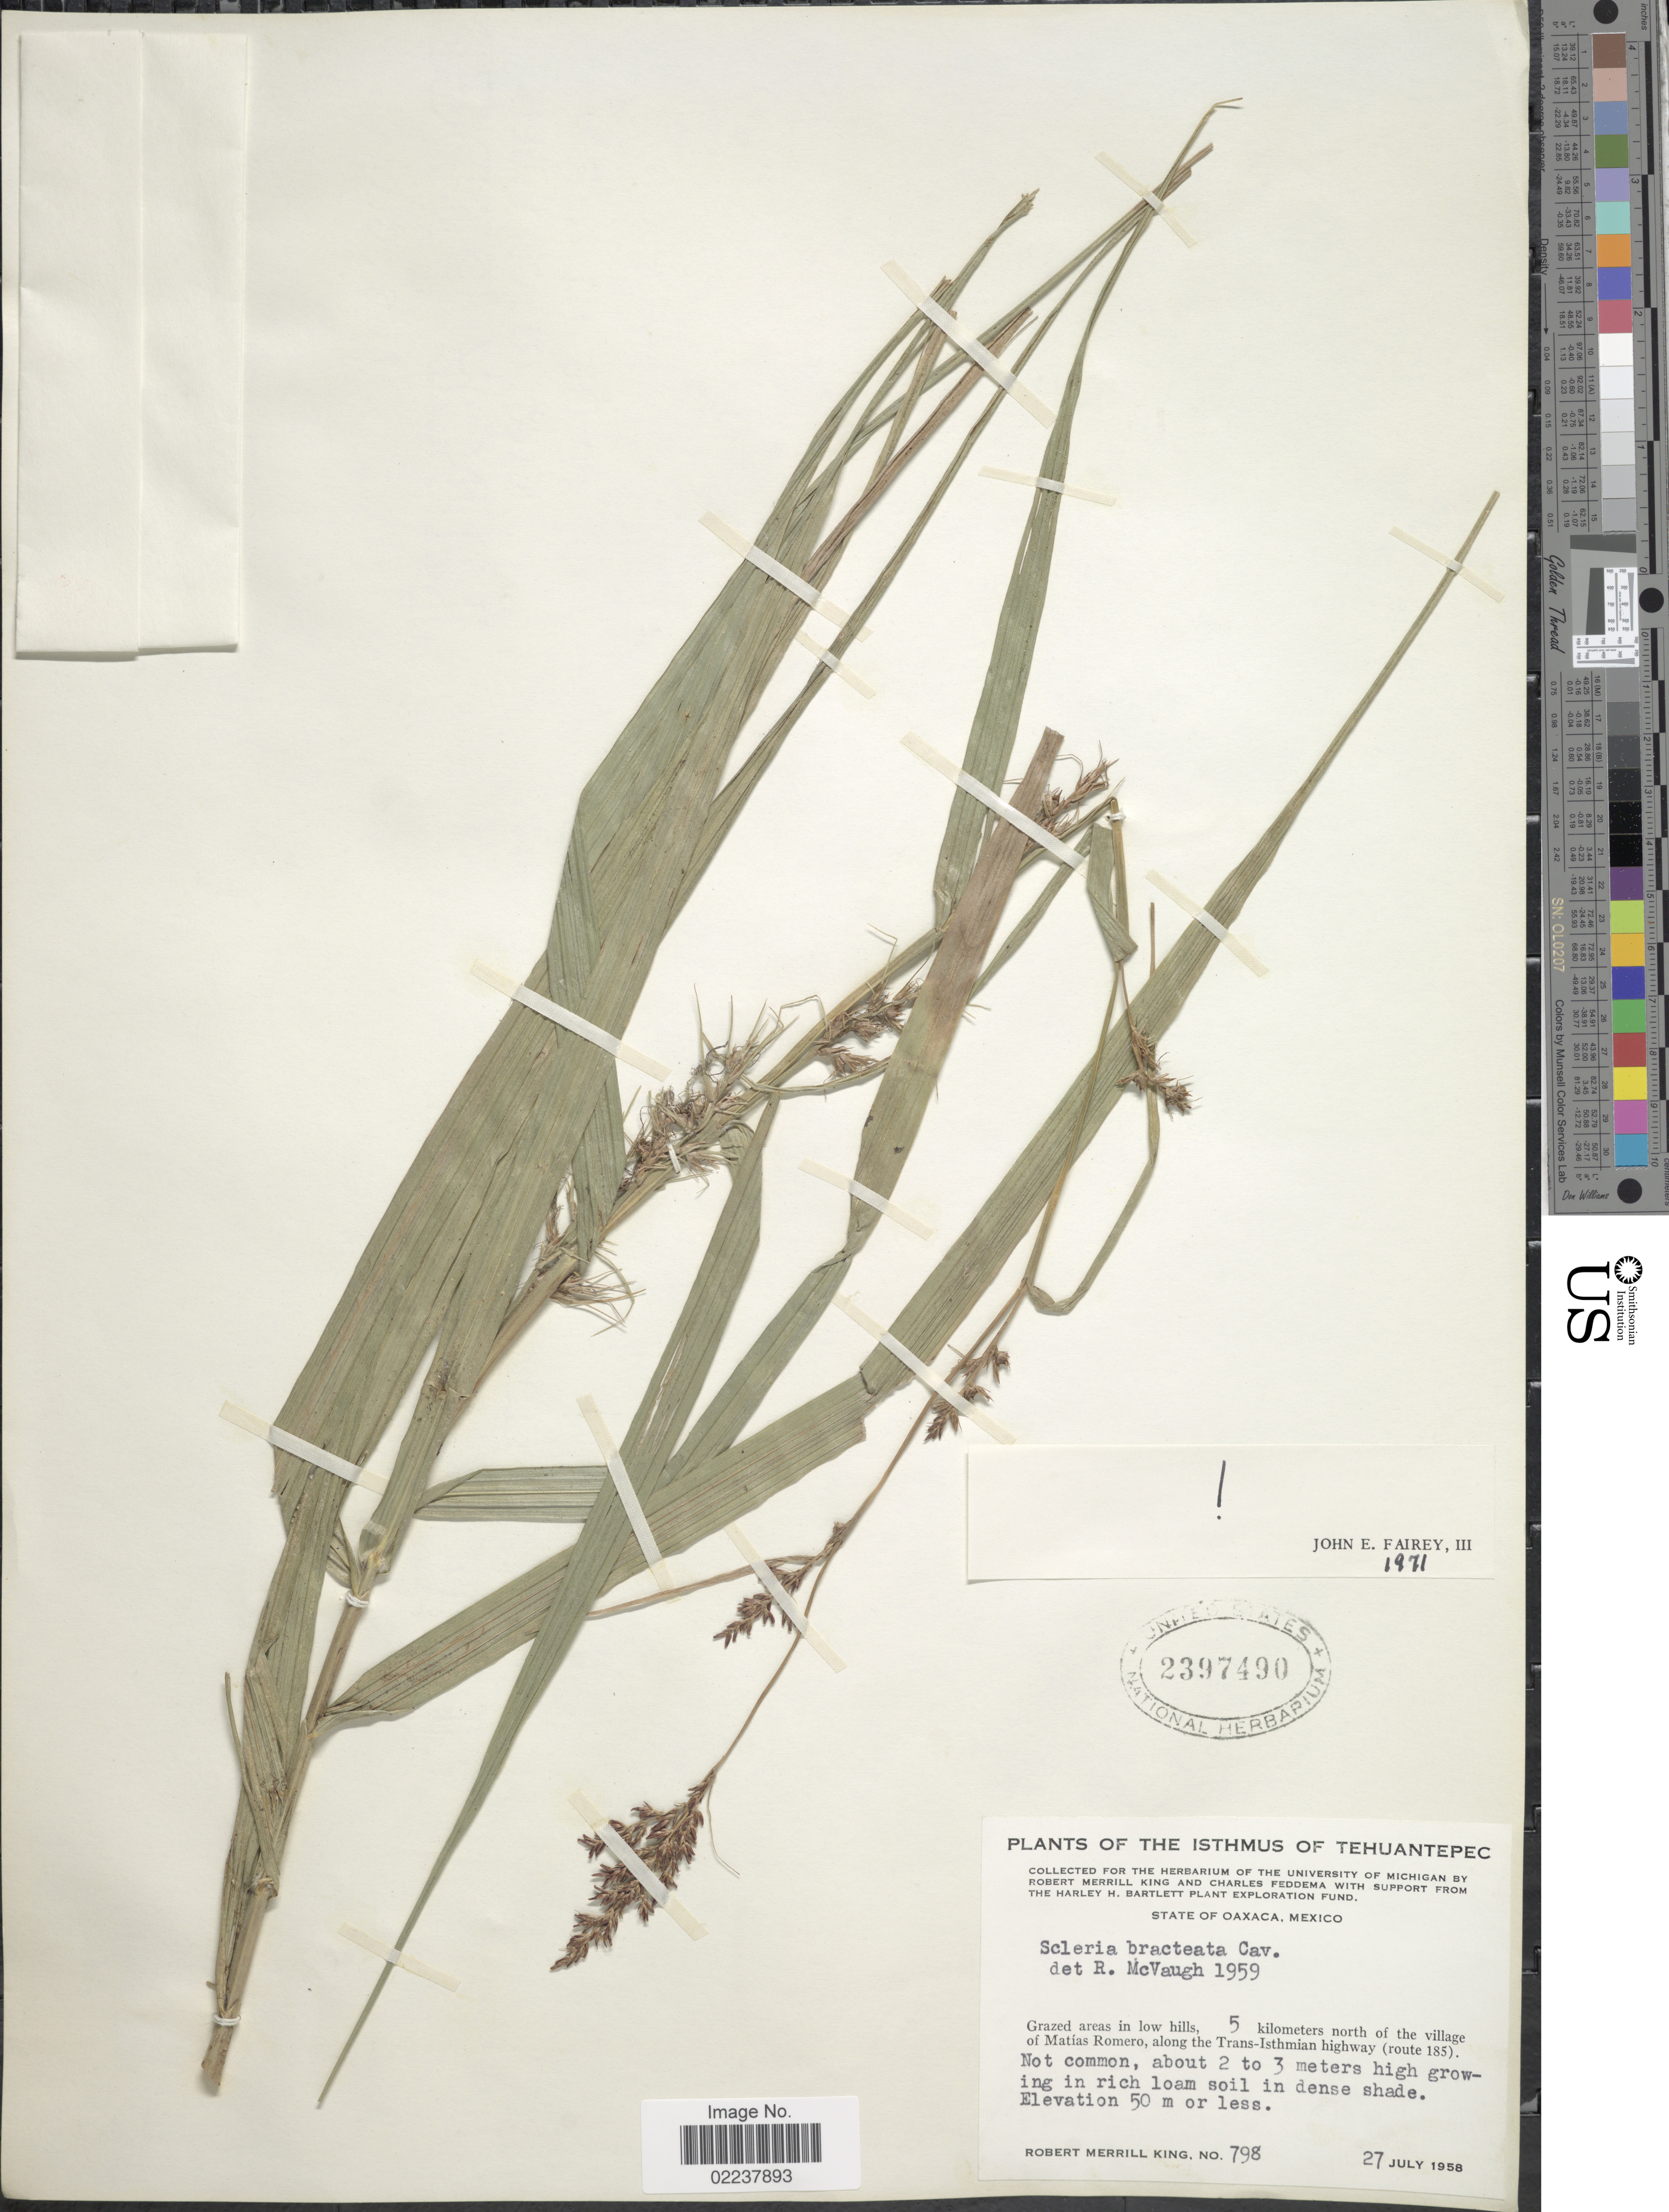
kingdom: Plantae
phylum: Tracheophyta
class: Liliopsida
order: Poales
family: Cyperaceae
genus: Scleria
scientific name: Scleria bracteata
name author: Cav.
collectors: R. M. King & C. Feddema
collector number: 798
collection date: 1958-07-27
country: Mexico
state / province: Oaxaca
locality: Isthmus of Tehuantepec, Grazed areas in low hills, 5 kilometers north of the village of Matias Romero, along the Trans-Isthmian Highway (route 185)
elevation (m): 50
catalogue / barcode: US 2397490